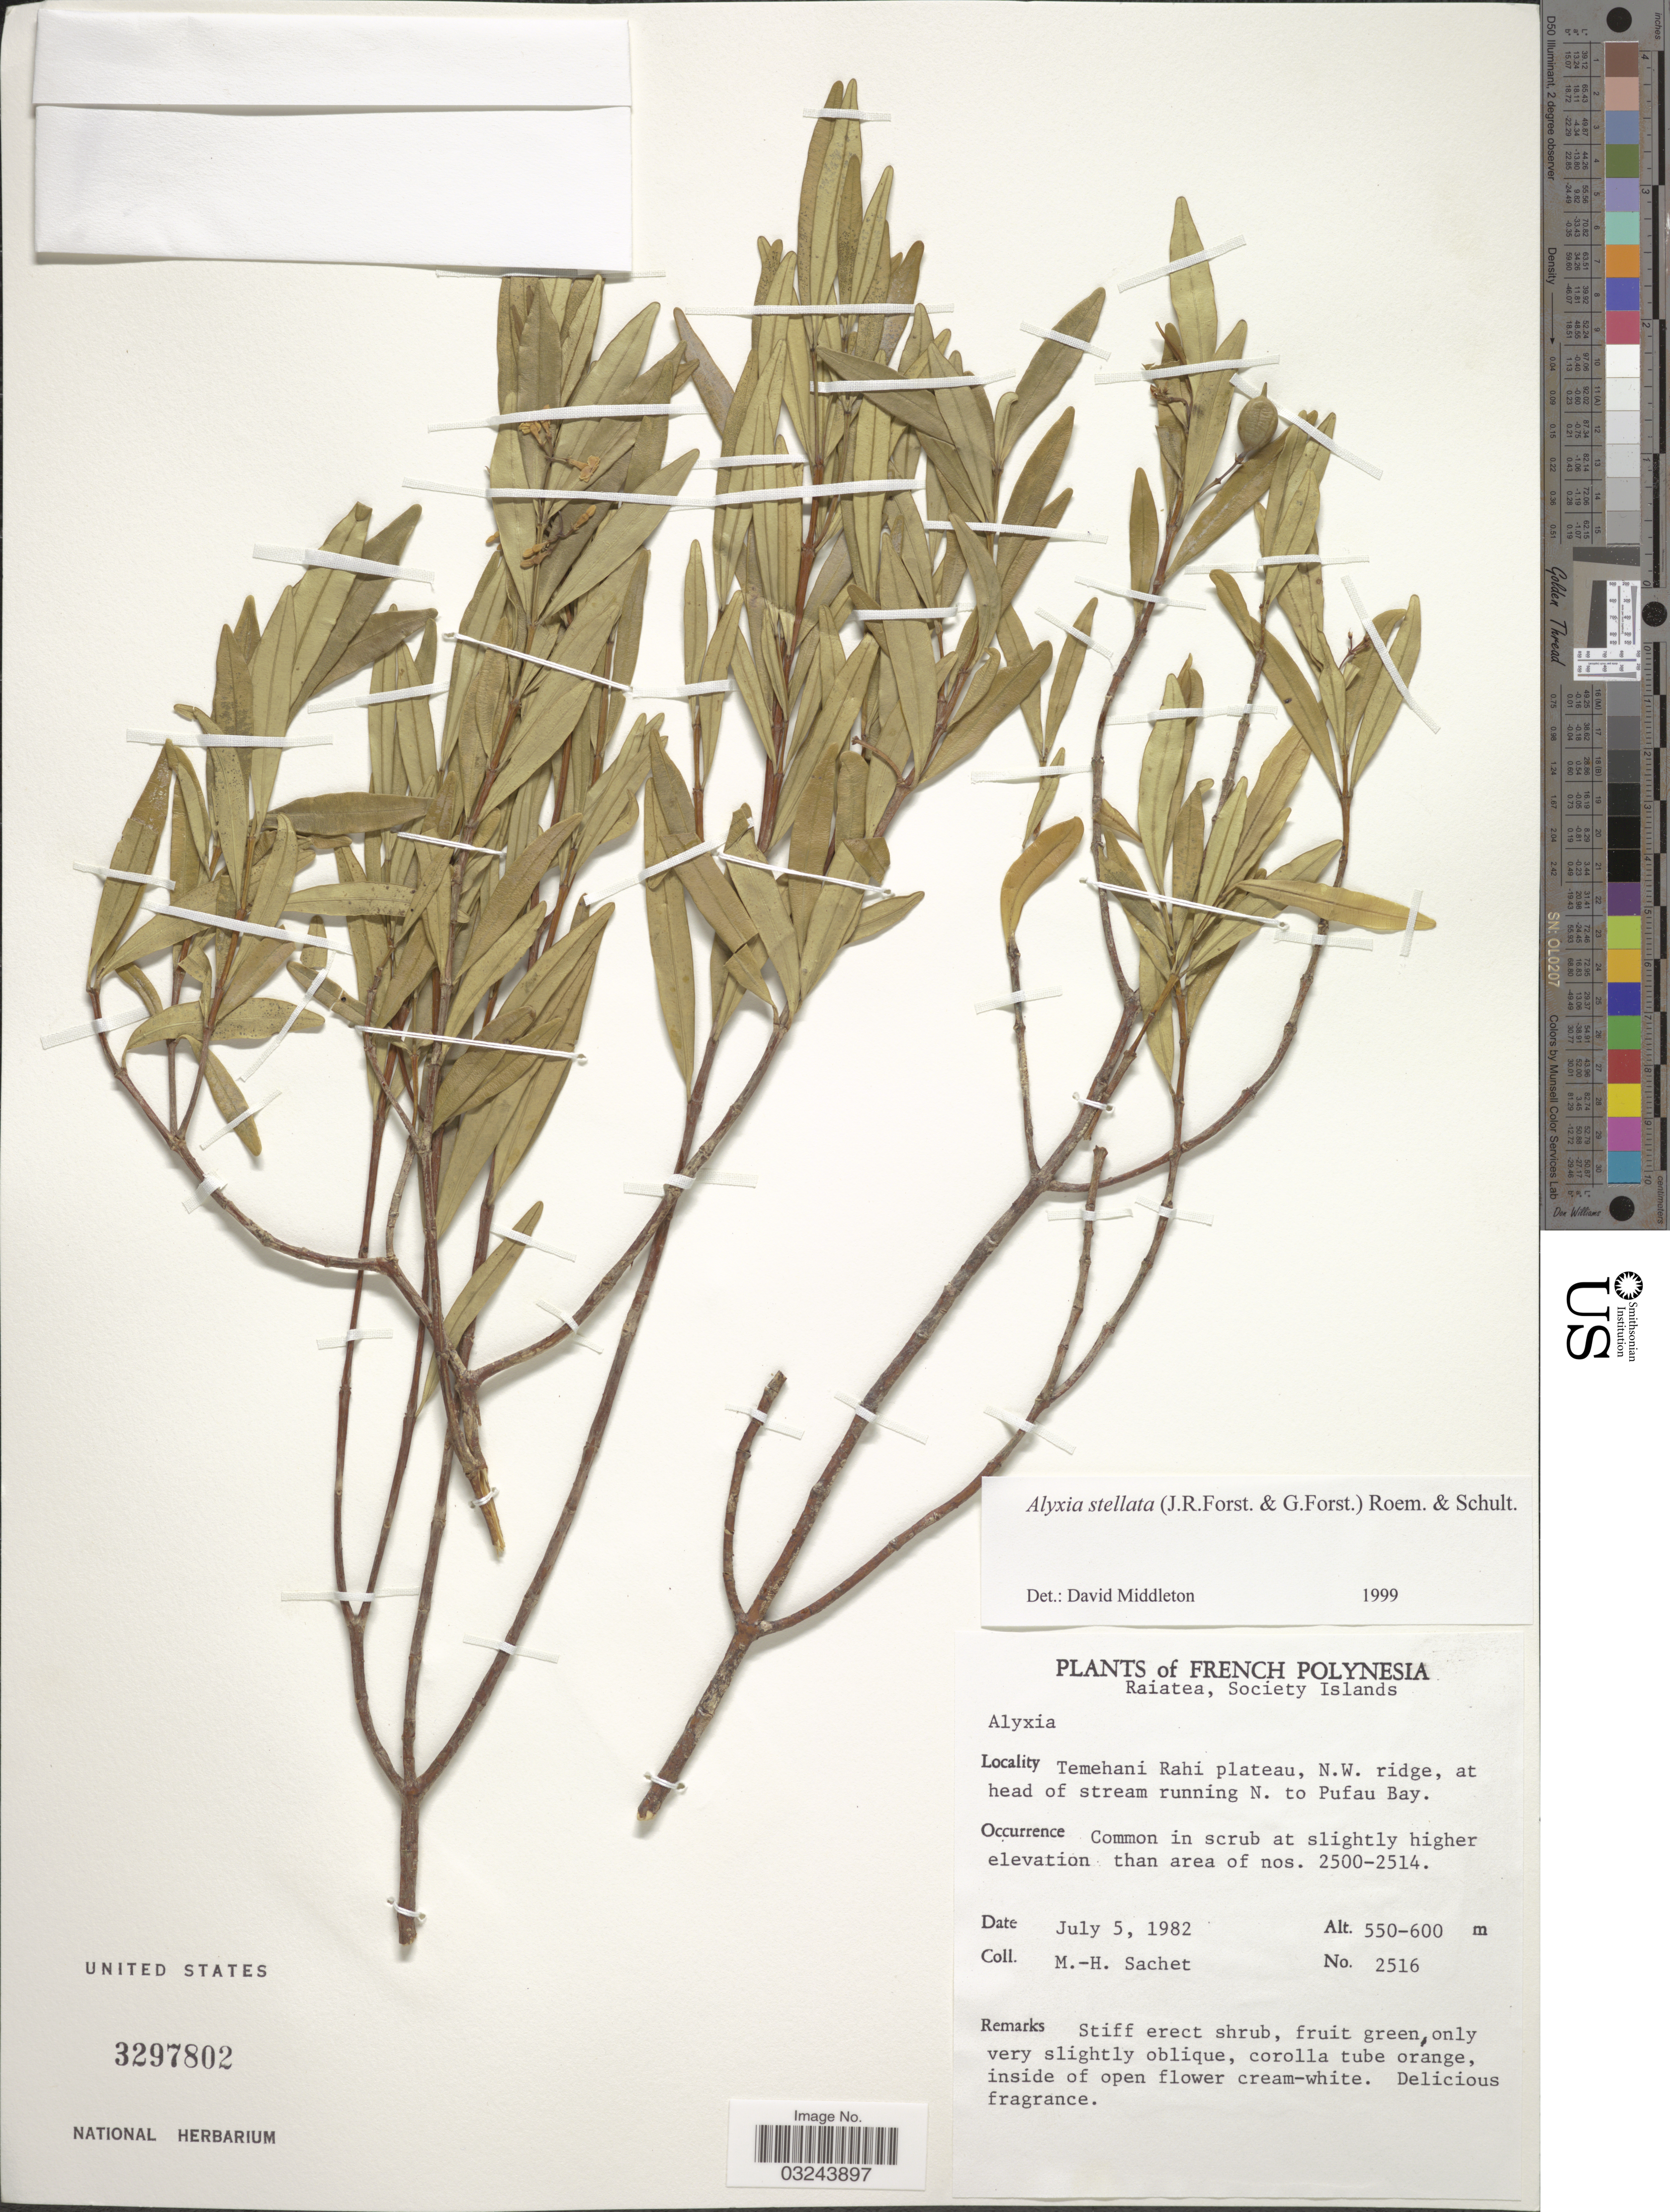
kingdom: Plantae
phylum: Tracheophyta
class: Magnoliopsida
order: Gentianales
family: Apocynaceae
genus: Alyxia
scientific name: Alyxia stellata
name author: (J.R. Forst. & G. Forst.) Roem. & Schult.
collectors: M.-H. Sachet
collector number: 2516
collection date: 1982-07-05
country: French Polynesia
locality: Raiatea, Society Islands. Temehani Rahi plateau, N.W. ridge, at head of stream running N. of Pufau Bay.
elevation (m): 550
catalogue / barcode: US 3297802